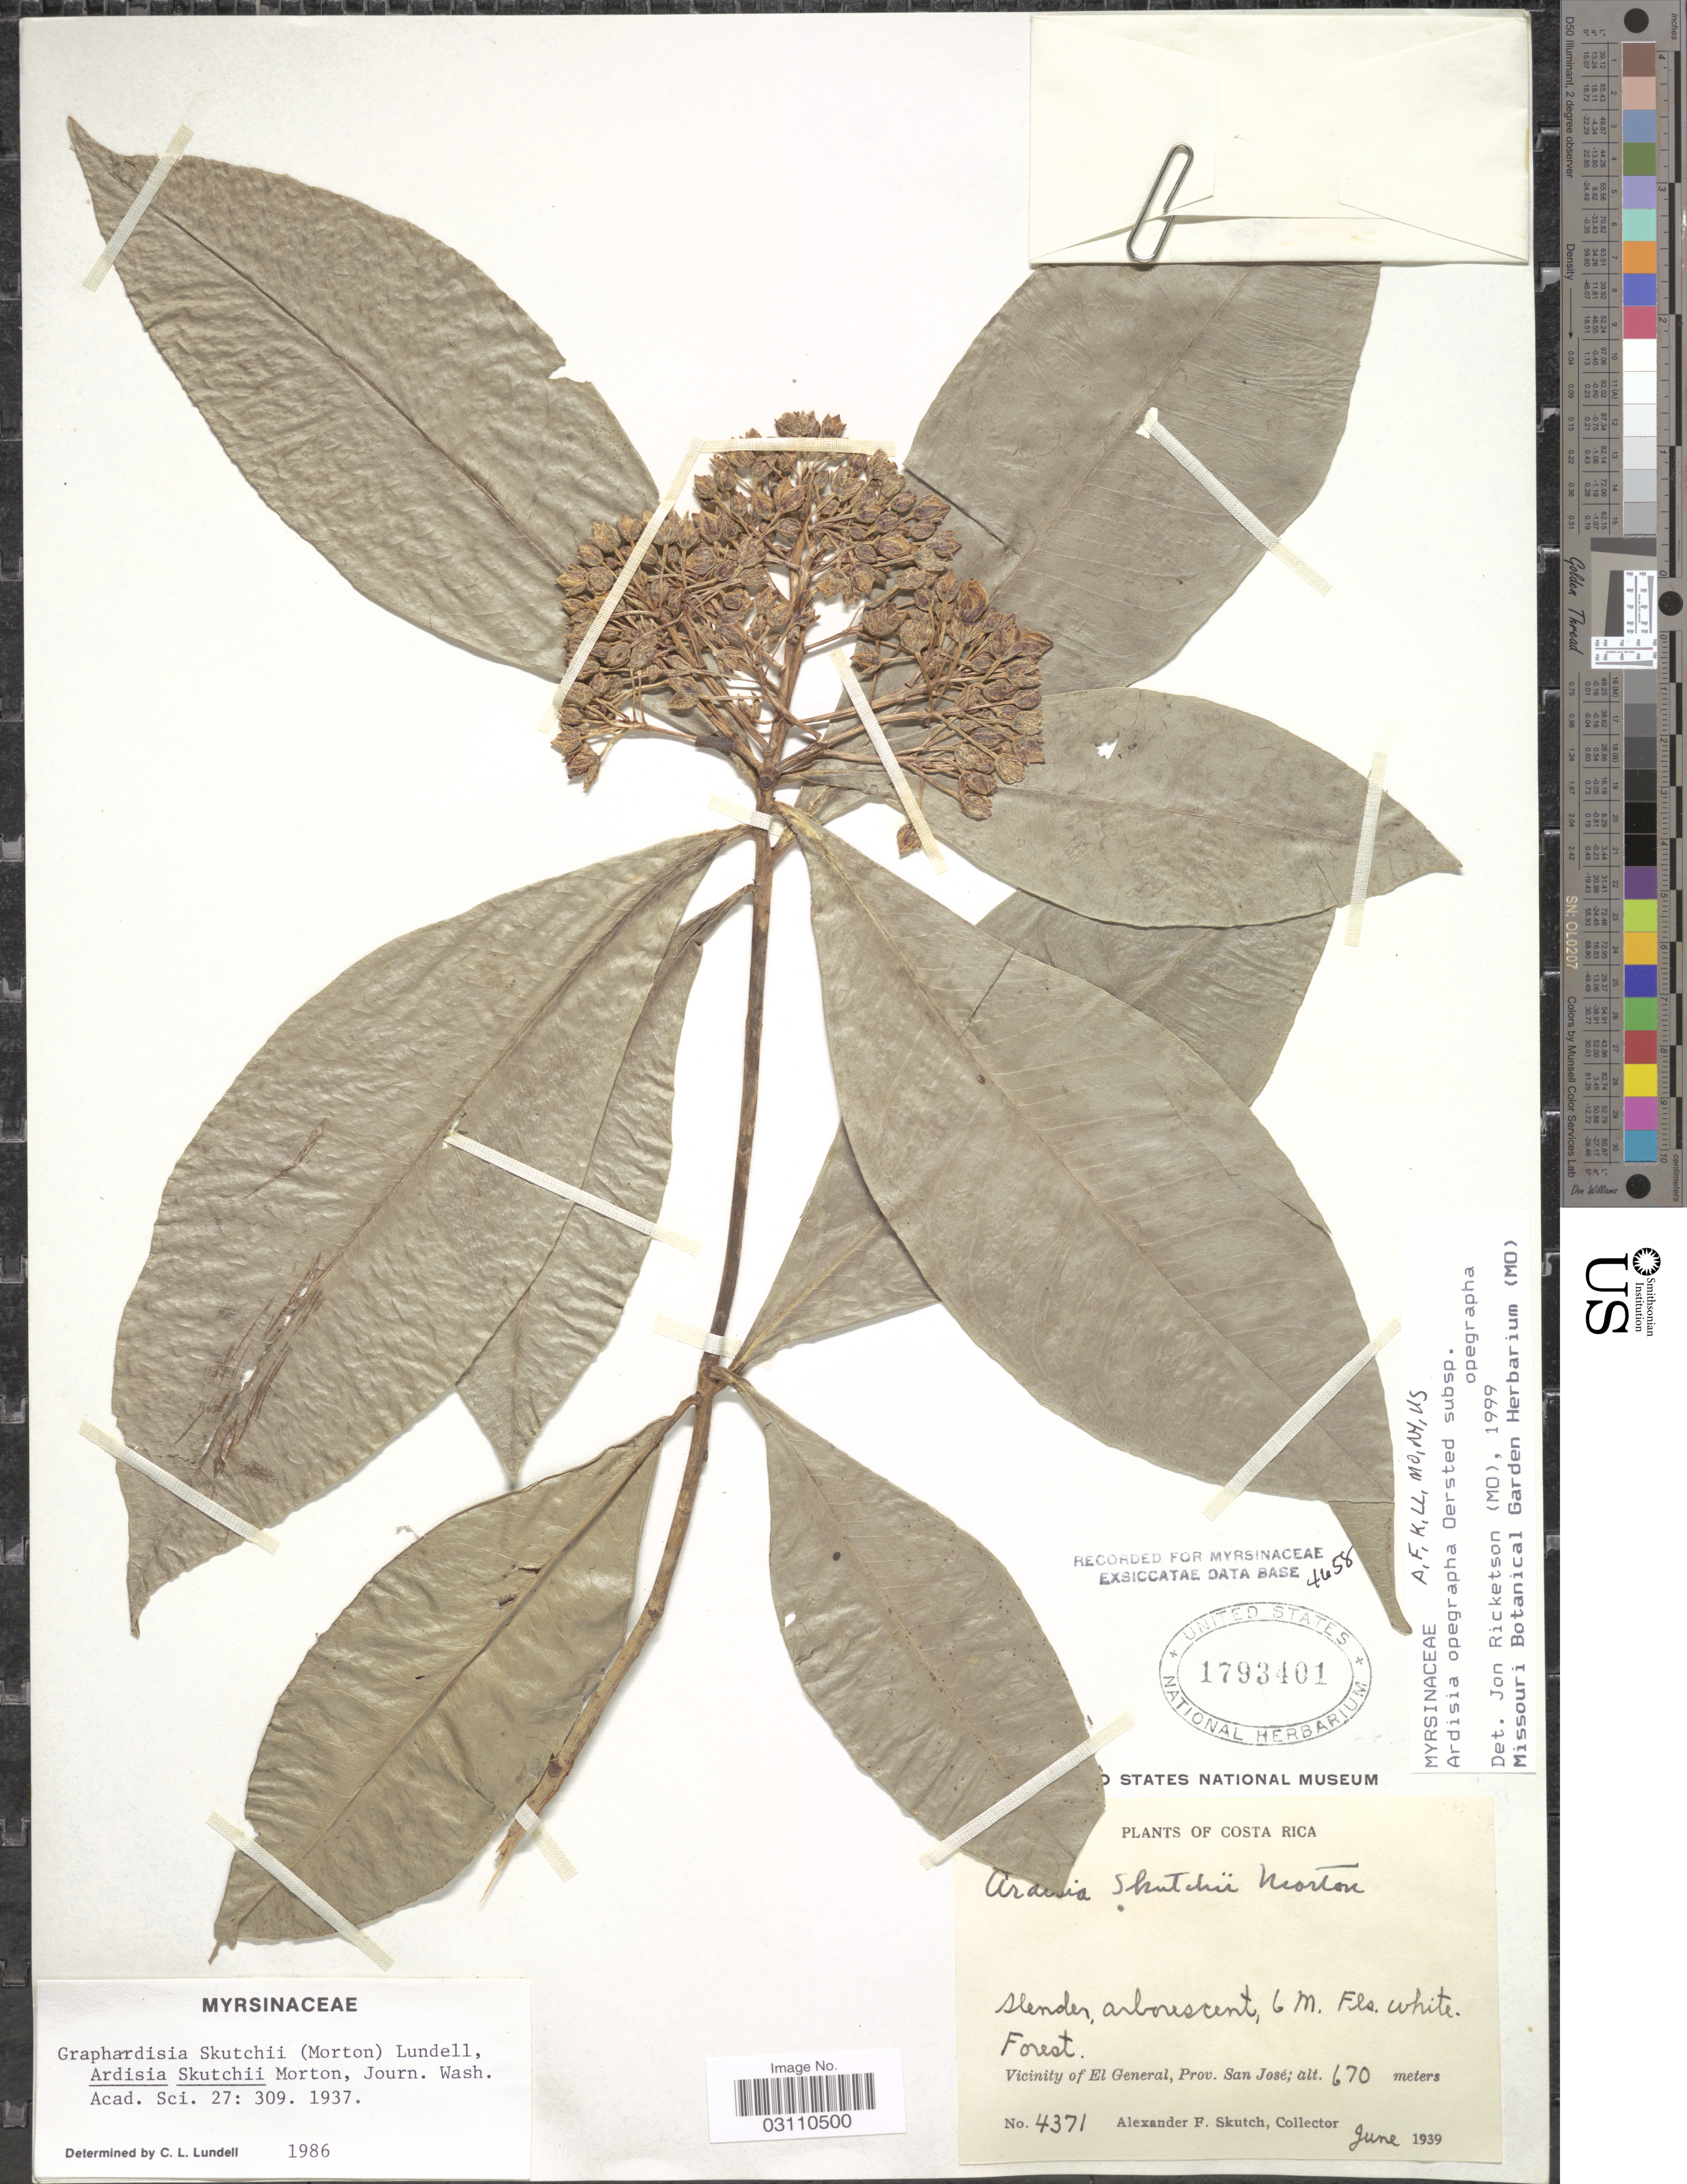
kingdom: Plantae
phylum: Tracheophyta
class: Magnoliopsida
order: Ericales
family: Primulaceae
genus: Ardisia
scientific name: Ardisia opegrapha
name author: Oerst.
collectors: A. F. Skutch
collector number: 4371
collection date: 1939-06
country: Costa Rica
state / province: San José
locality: Vicinity of El General.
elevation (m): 670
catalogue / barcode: US 1793401